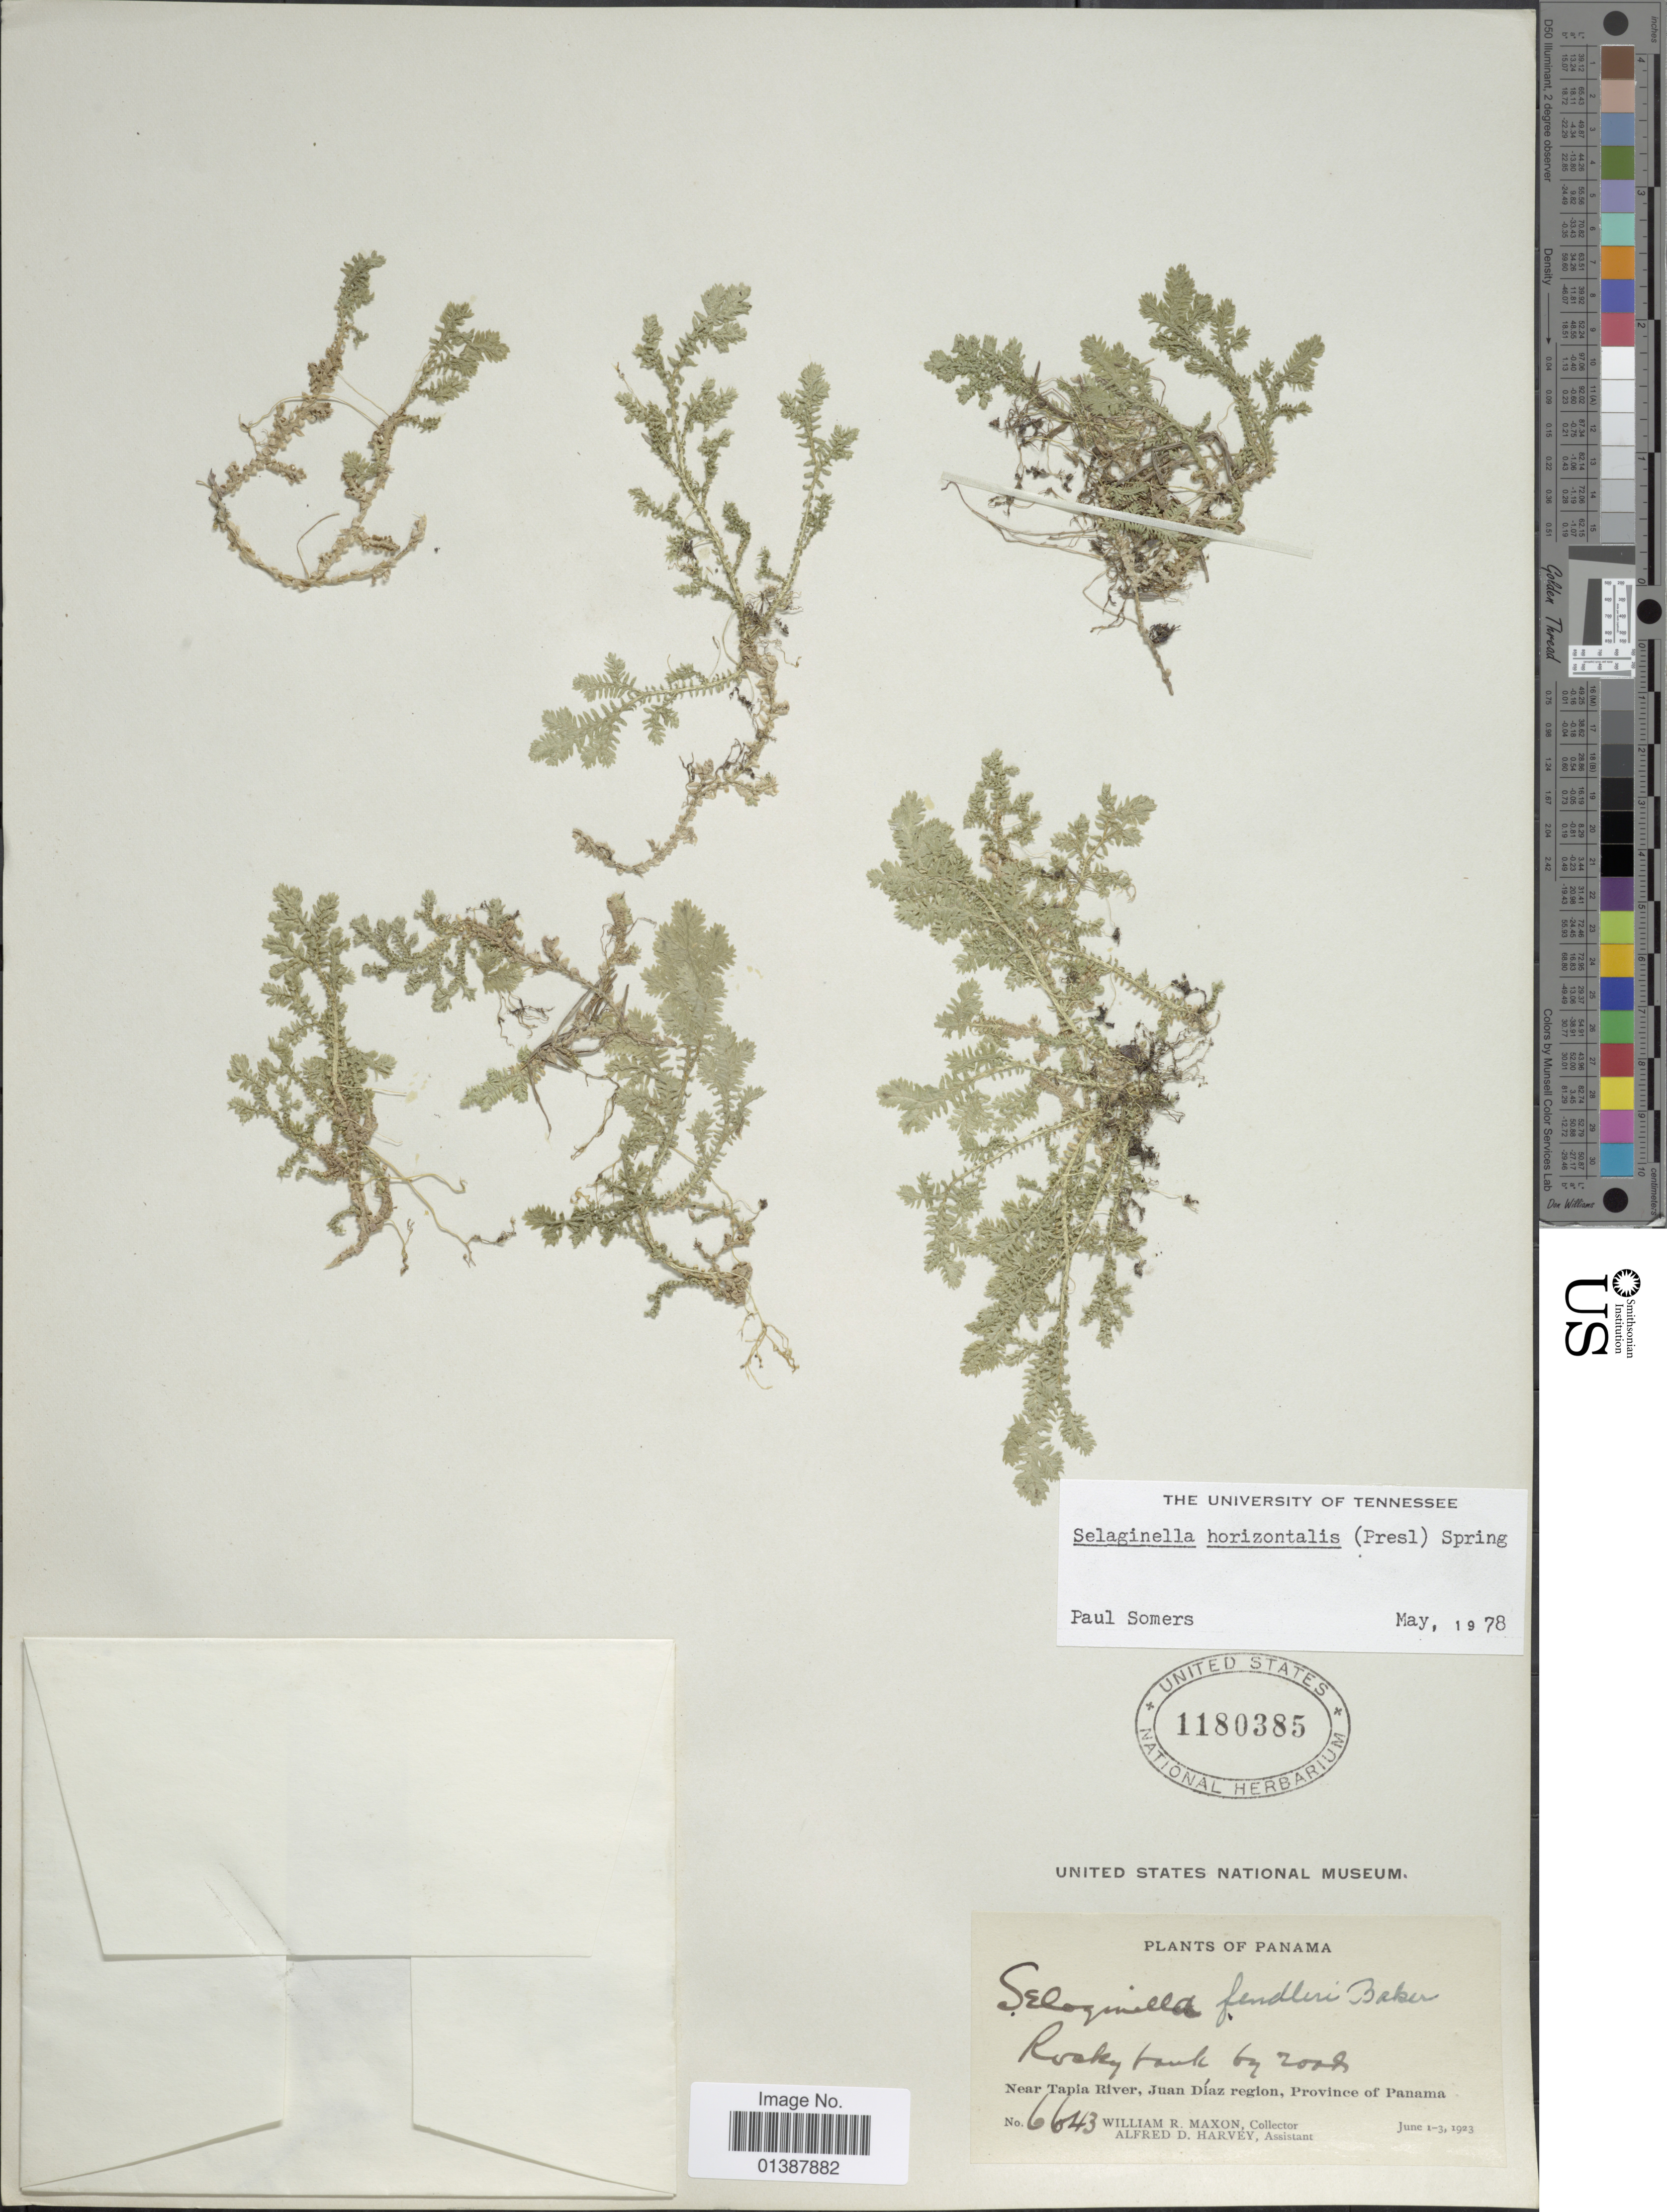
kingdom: Plantae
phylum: Tracheophyta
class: Lycopodiopsida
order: Selaginellales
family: Selaginellaceae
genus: Selaginella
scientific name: Selaginella horizontalis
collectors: W. R. Maxon & A. D. Harvey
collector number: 6643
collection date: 1903-06-03/1923-06-01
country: Panama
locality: Near Tapia River, Juan Díaz region, province of Panama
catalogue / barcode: US 1180385